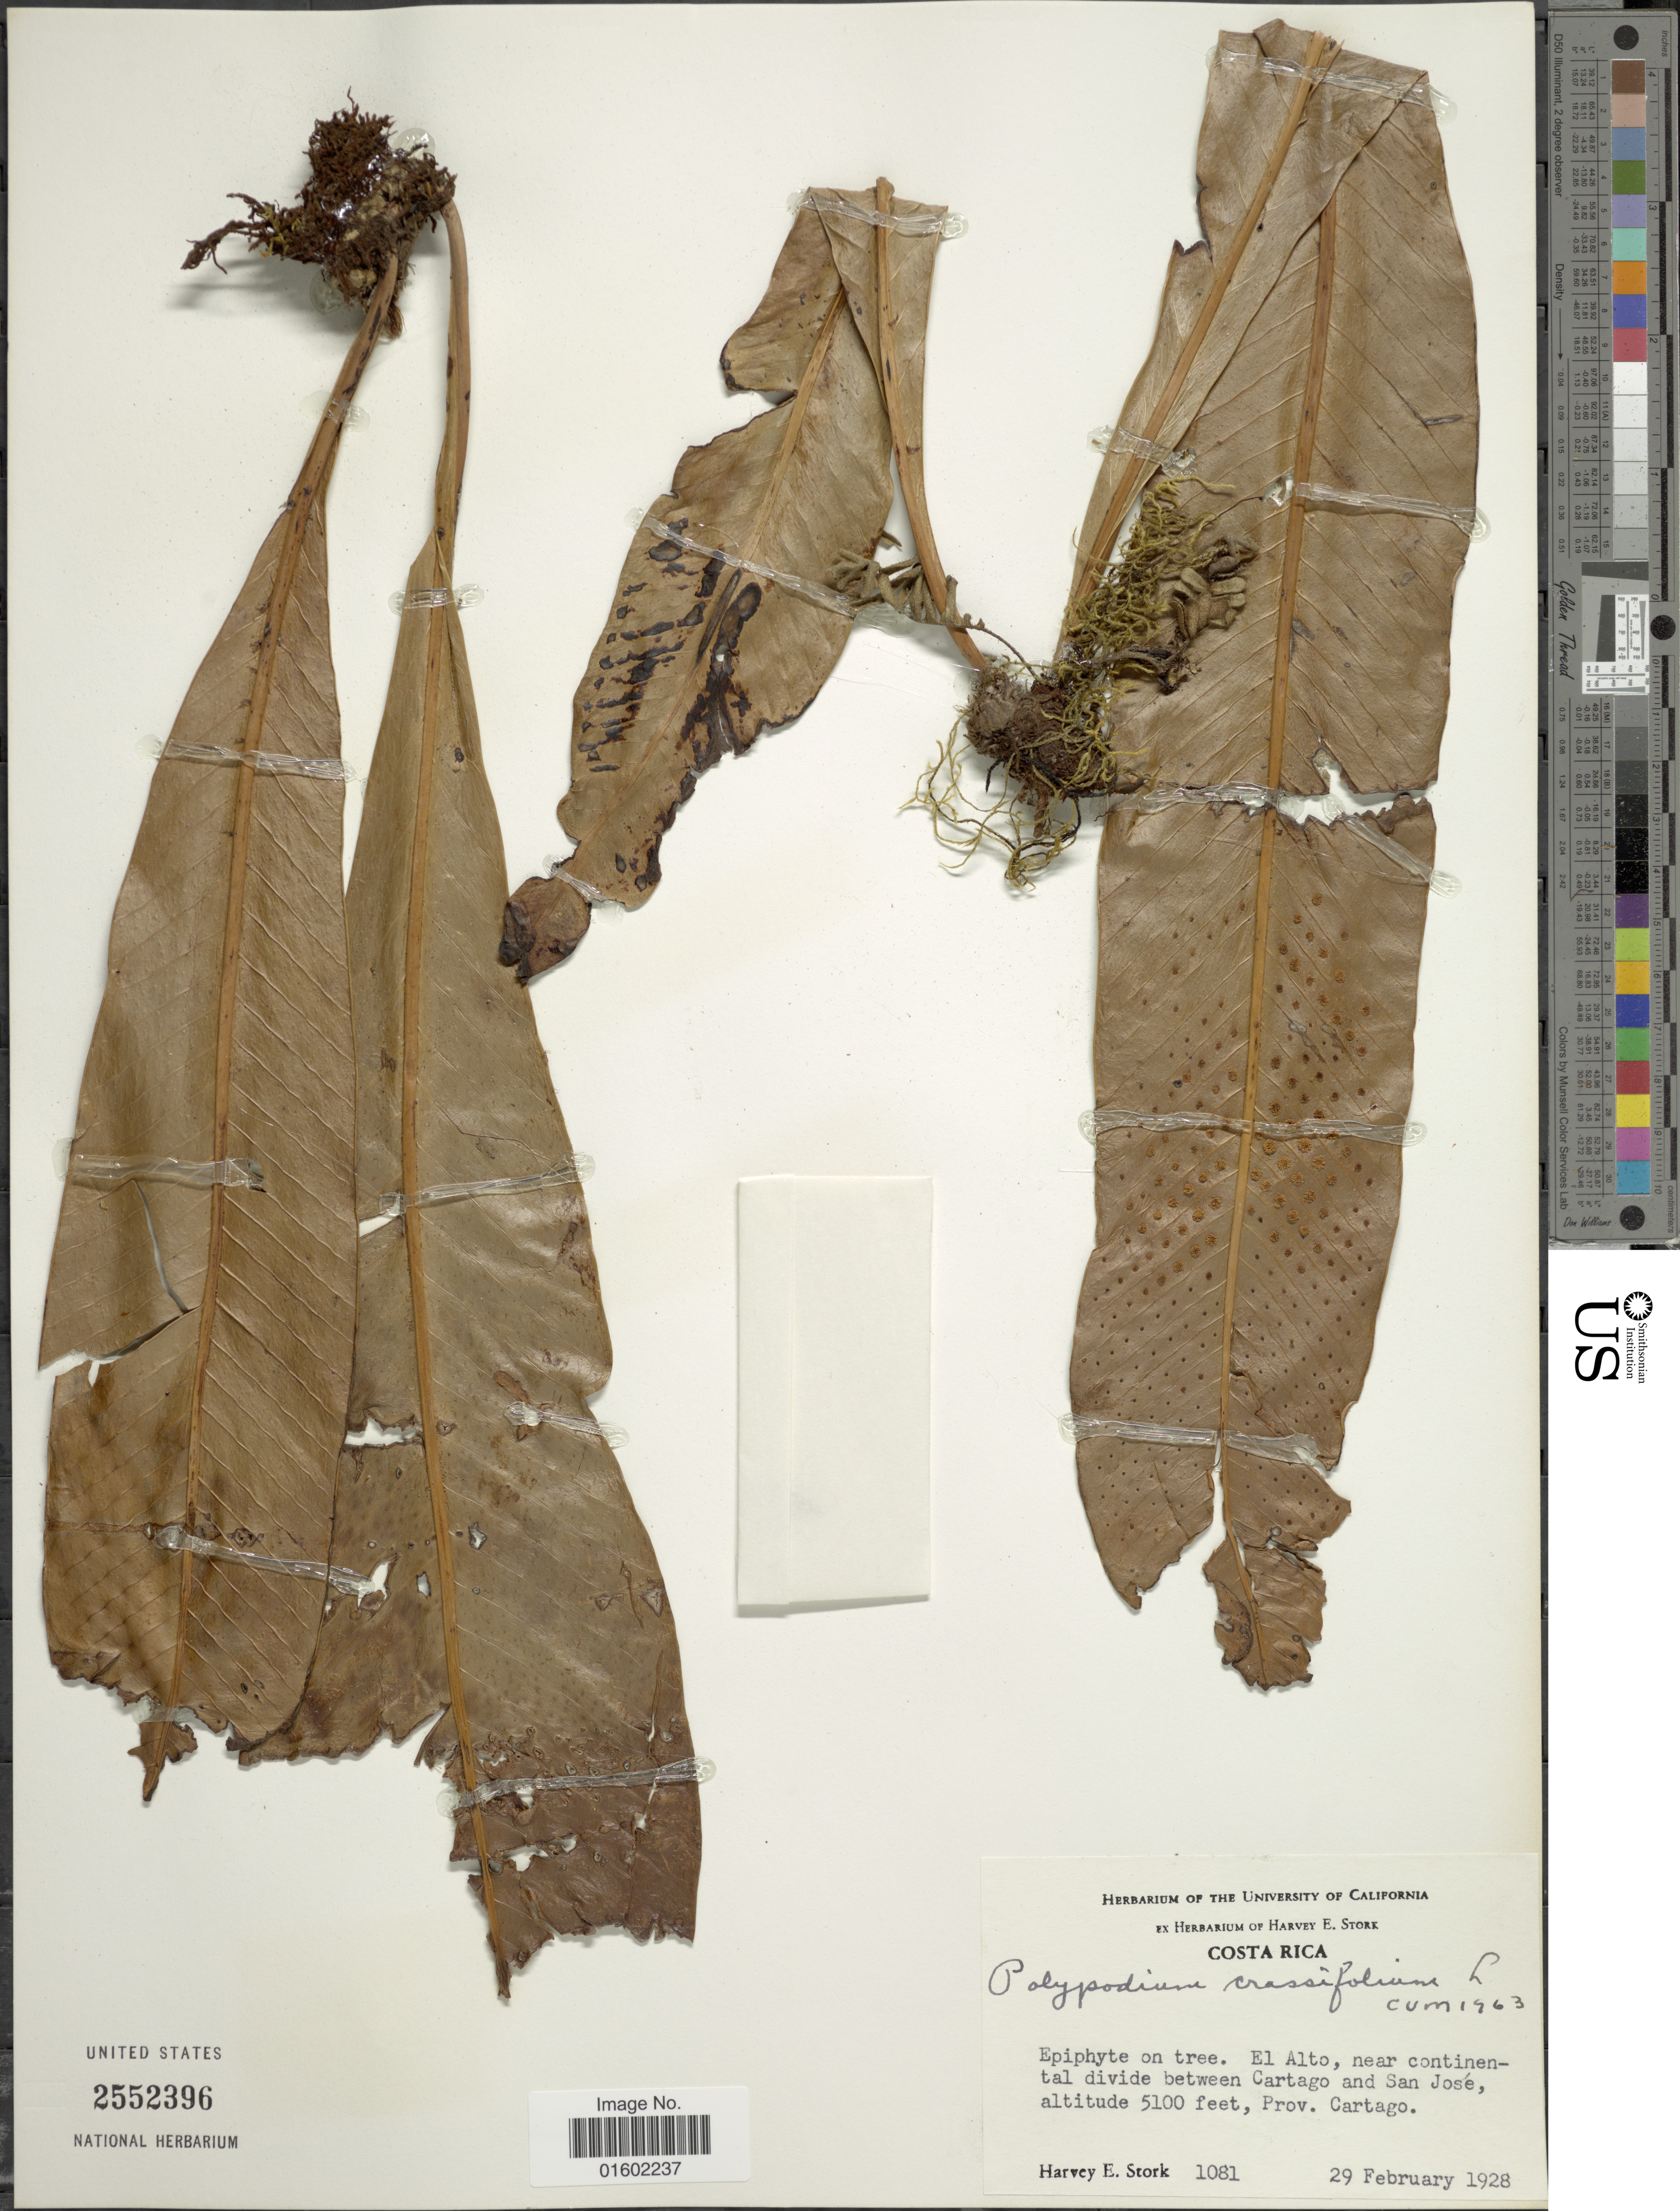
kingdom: Plantae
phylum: Tracheophyta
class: Polypodiopsida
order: Polypodiales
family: Polypodiaceae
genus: Niphidium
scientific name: Niphidium crassifolium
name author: (L.) Lellinger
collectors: H. E. Stork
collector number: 1081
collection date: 1928-02-29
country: Costa Rica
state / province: Cartago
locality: El Alto, near continental divide between Cartago and San Jose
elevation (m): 1554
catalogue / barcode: US 2552396